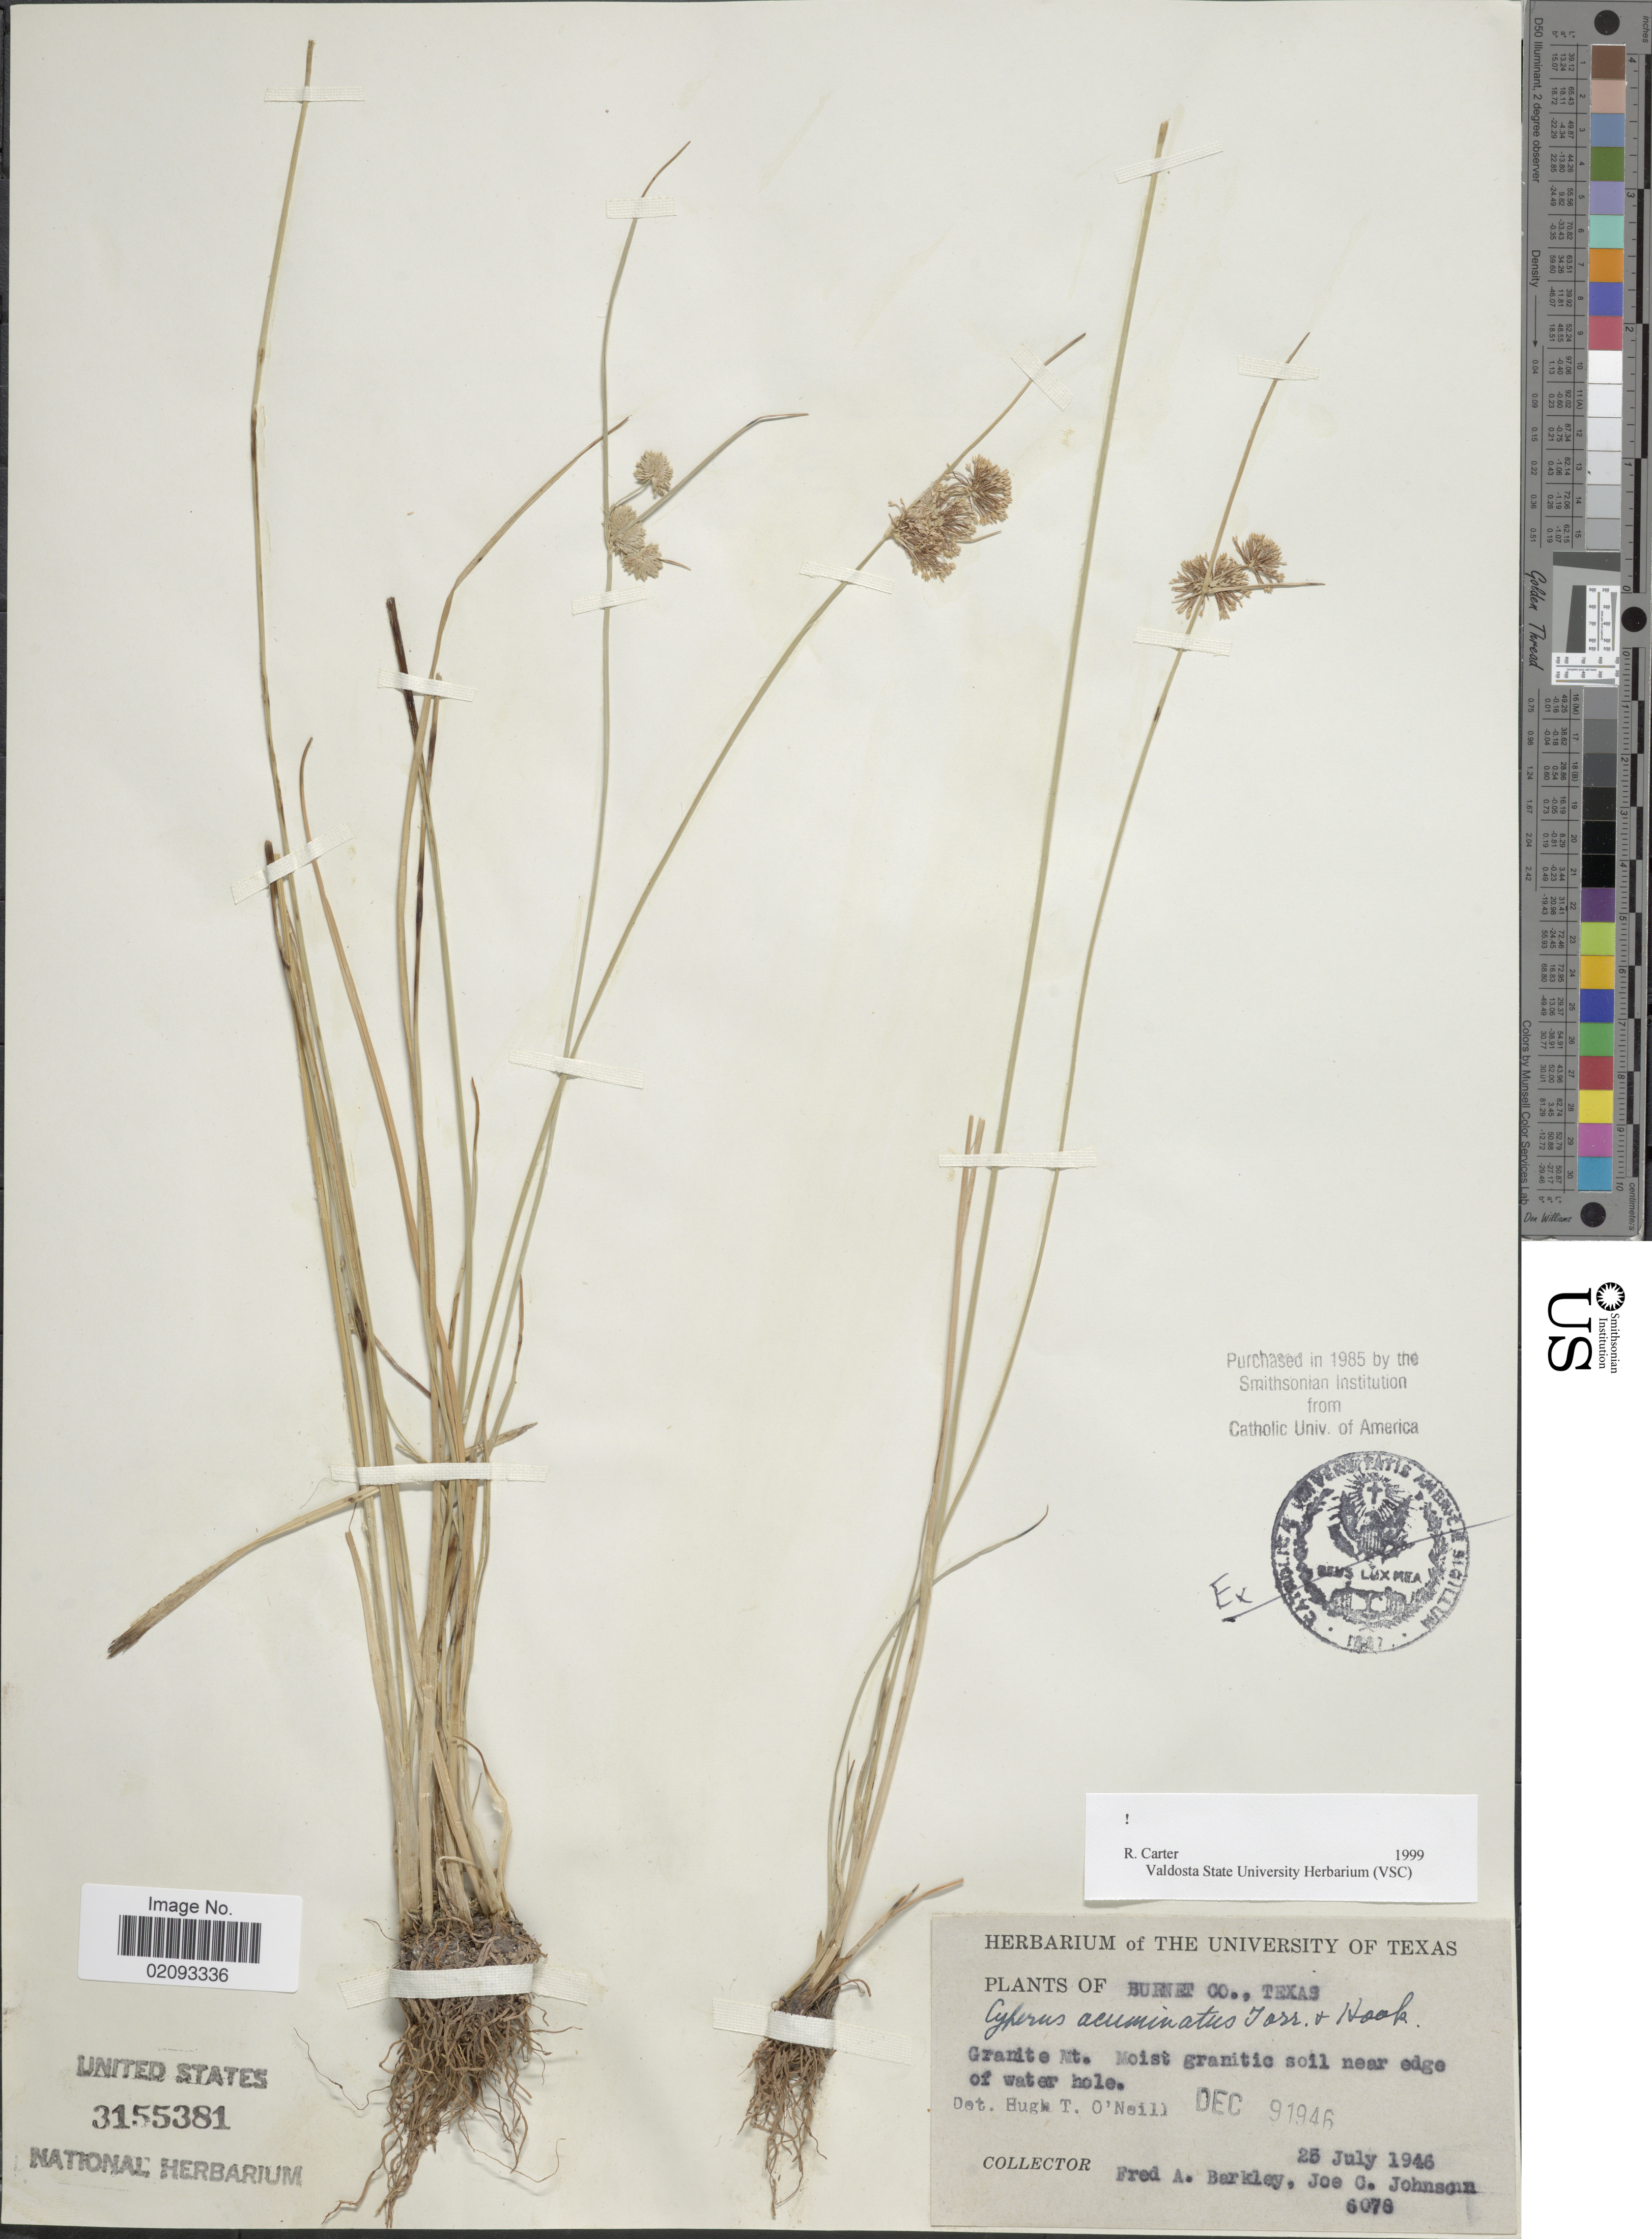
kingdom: Plantae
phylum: Tracheophyta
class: Liliopsida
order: Poales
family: Cyperaceae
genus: Cyperus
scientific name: Cyperus acuminatus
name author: Torr. & Hook.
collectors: F. A. Barkley & J. C. Johnson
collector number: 6078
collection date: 1946-07-25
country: United States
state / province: Texas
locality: Burnet Co. Granite Mt.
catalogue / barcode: US 3155381